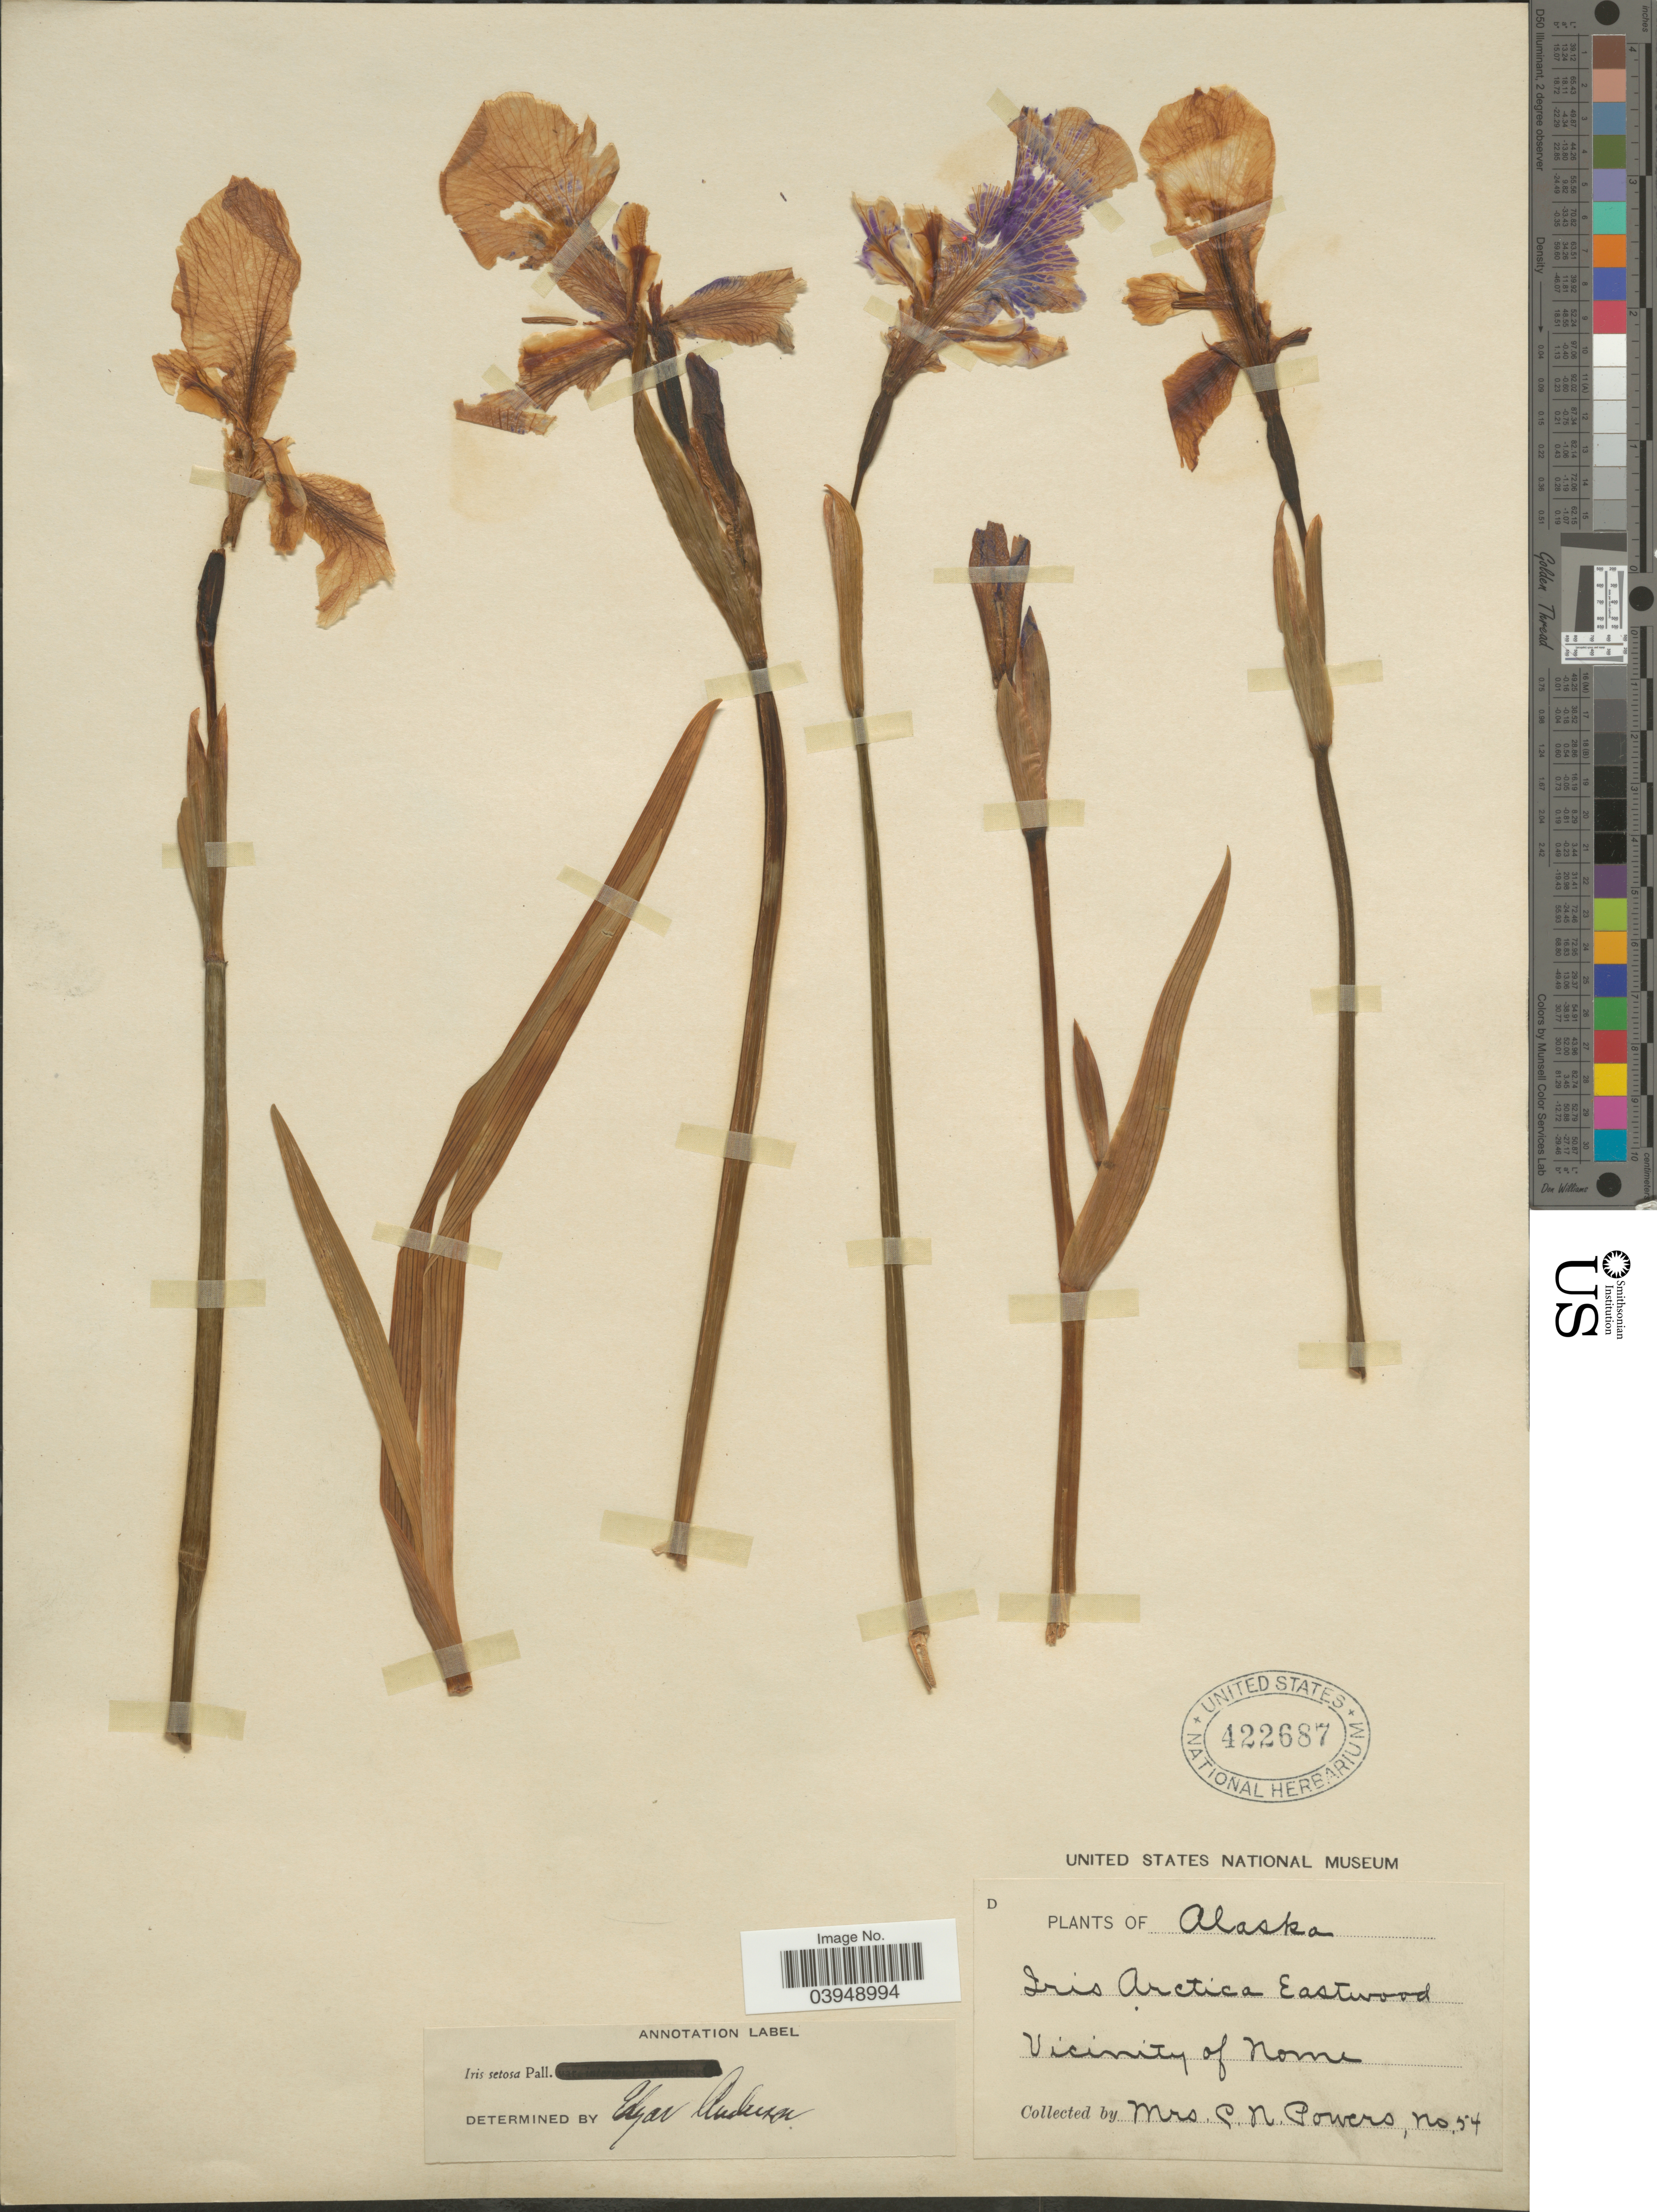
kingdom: Plantae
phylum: Tracheophyta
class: Liliopsida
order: Asparagales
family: Iridaceae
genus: Iris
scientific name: Iris setosa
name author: Pall. ex Link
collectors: C. Powers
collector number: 54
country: United States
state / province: Alaska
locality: Vicinity of Nome.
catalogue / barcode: US 422687